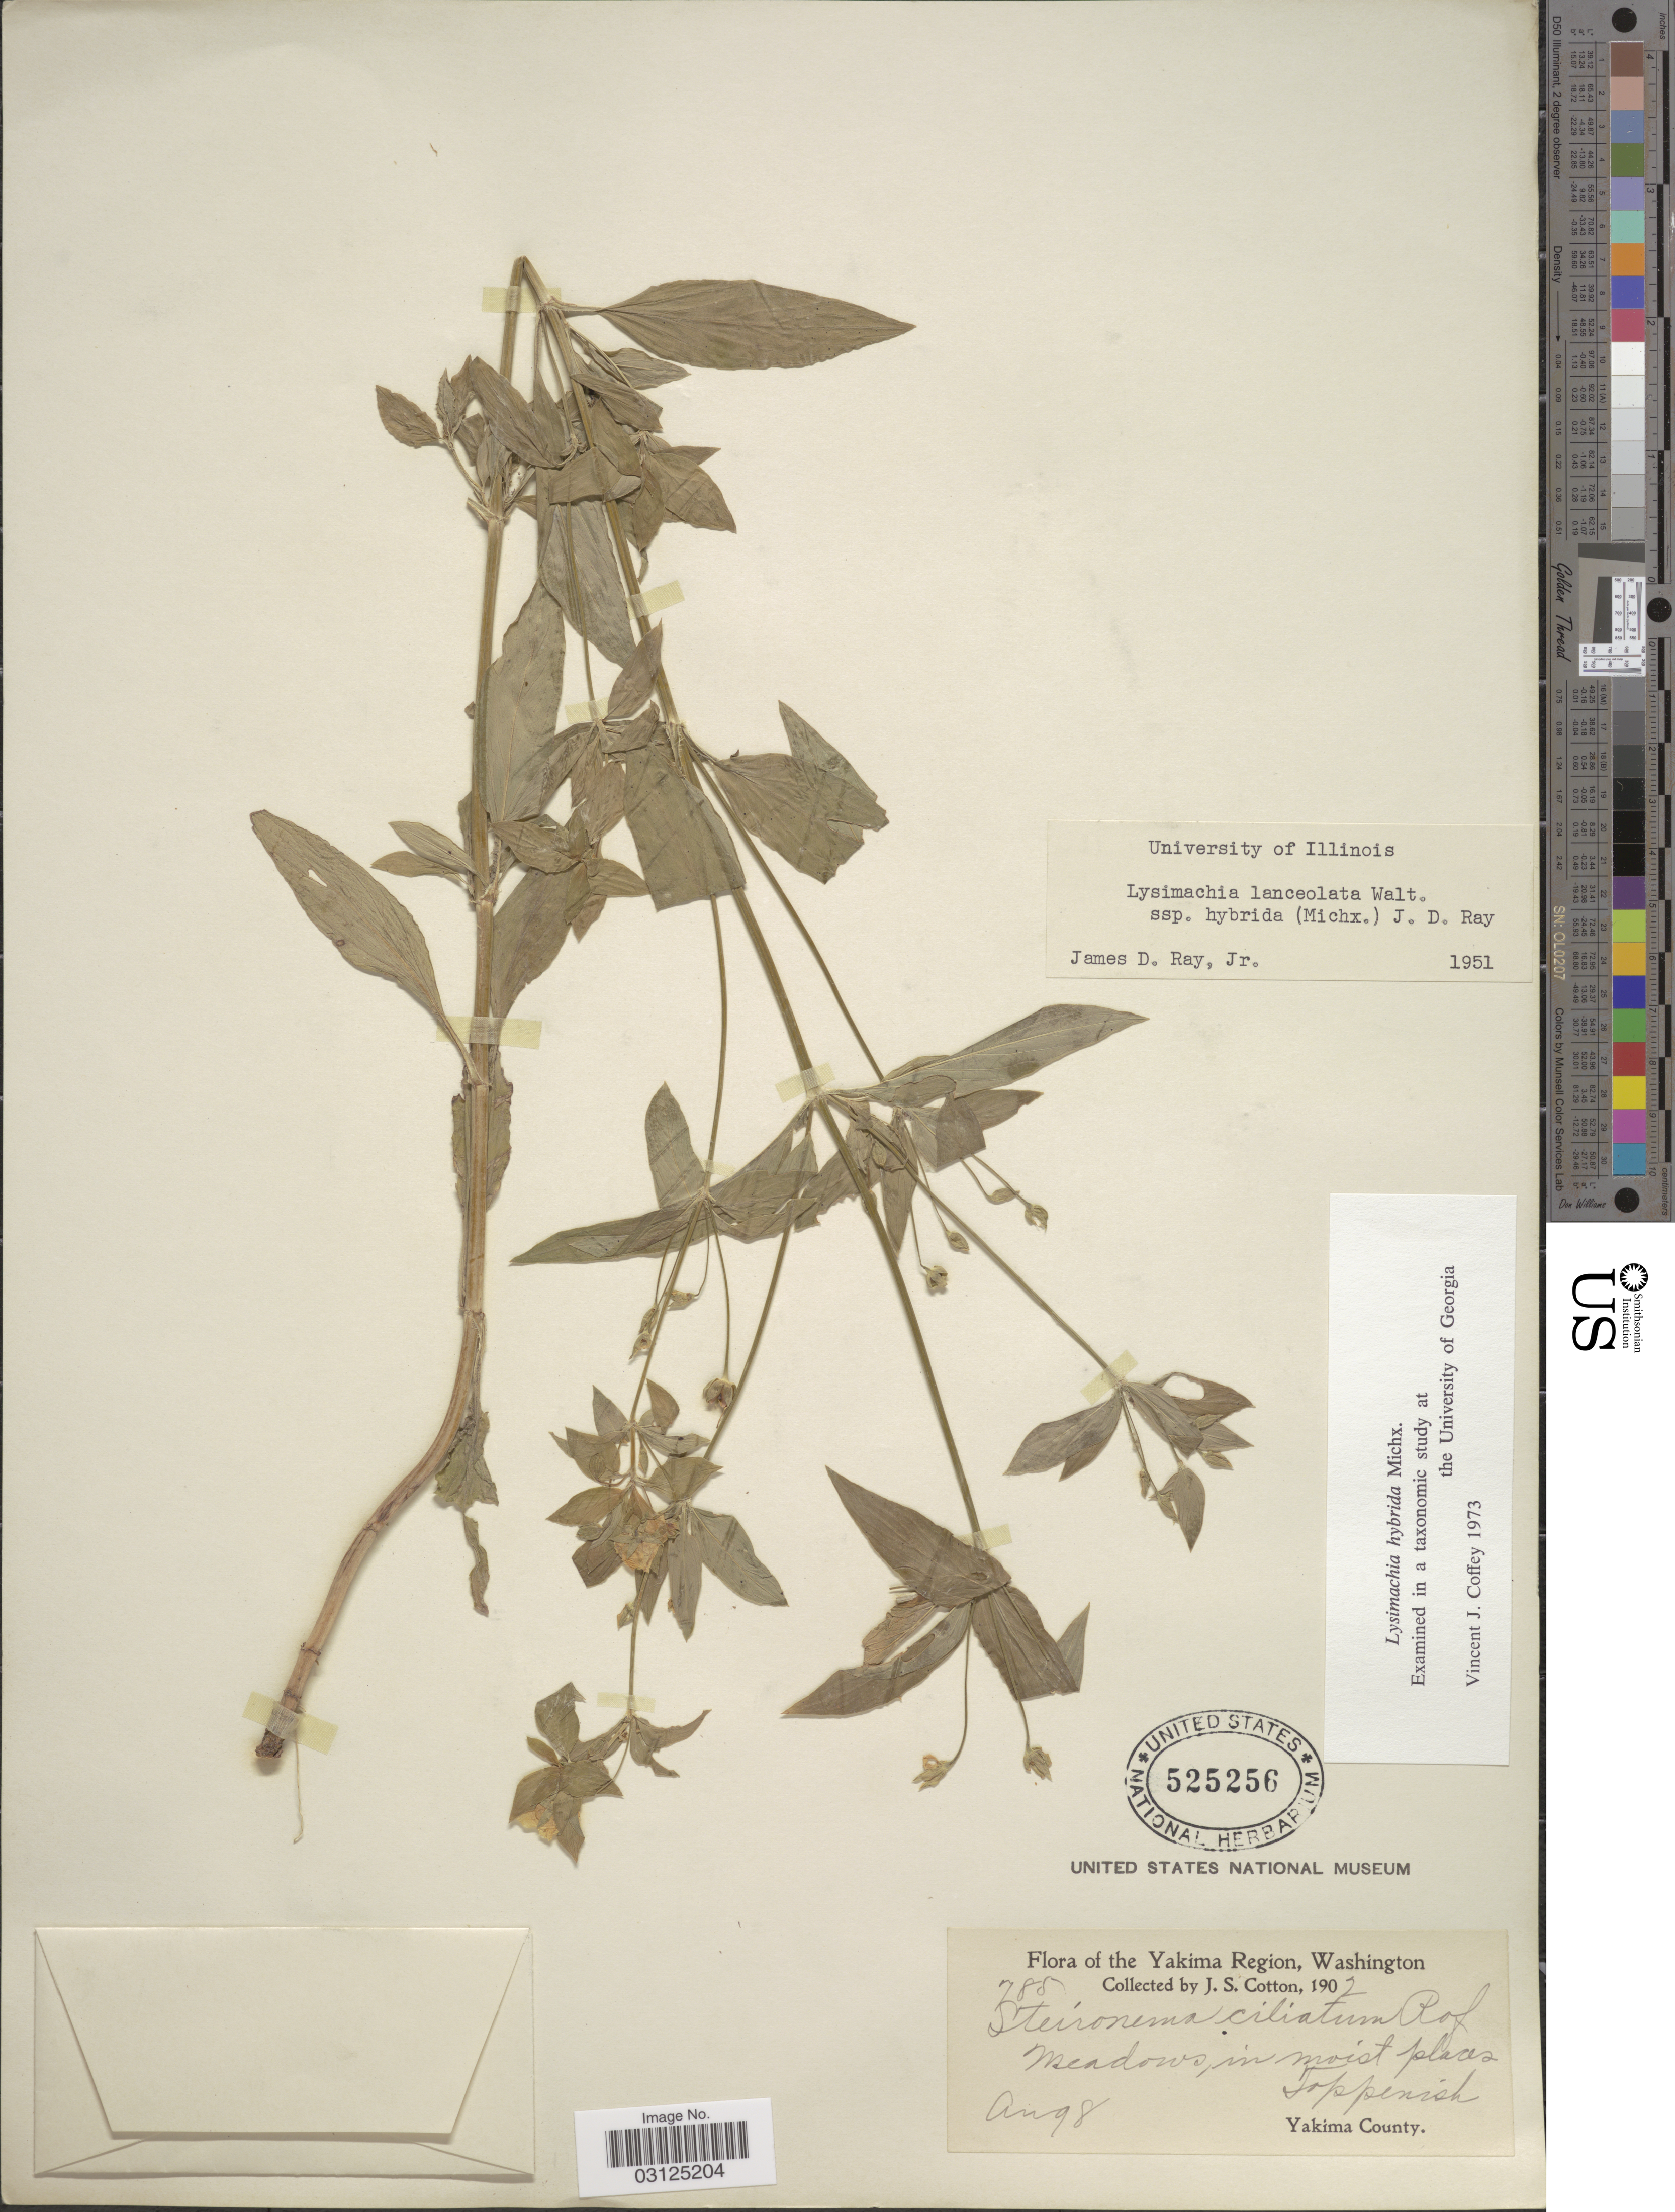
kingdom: Plantae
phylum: Tracheophyta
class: Magnoliopsida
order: Ericales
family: Primulaceae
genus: Lysimachia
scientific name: Lysimachia hybrida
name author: Michx.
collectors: J. S. Cotton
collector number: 785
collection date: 1902-08-08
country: United States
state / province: Washington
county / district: Yakima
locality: Yakima Region. Meadows, in moist places Toppinish.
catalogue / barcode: US 525256